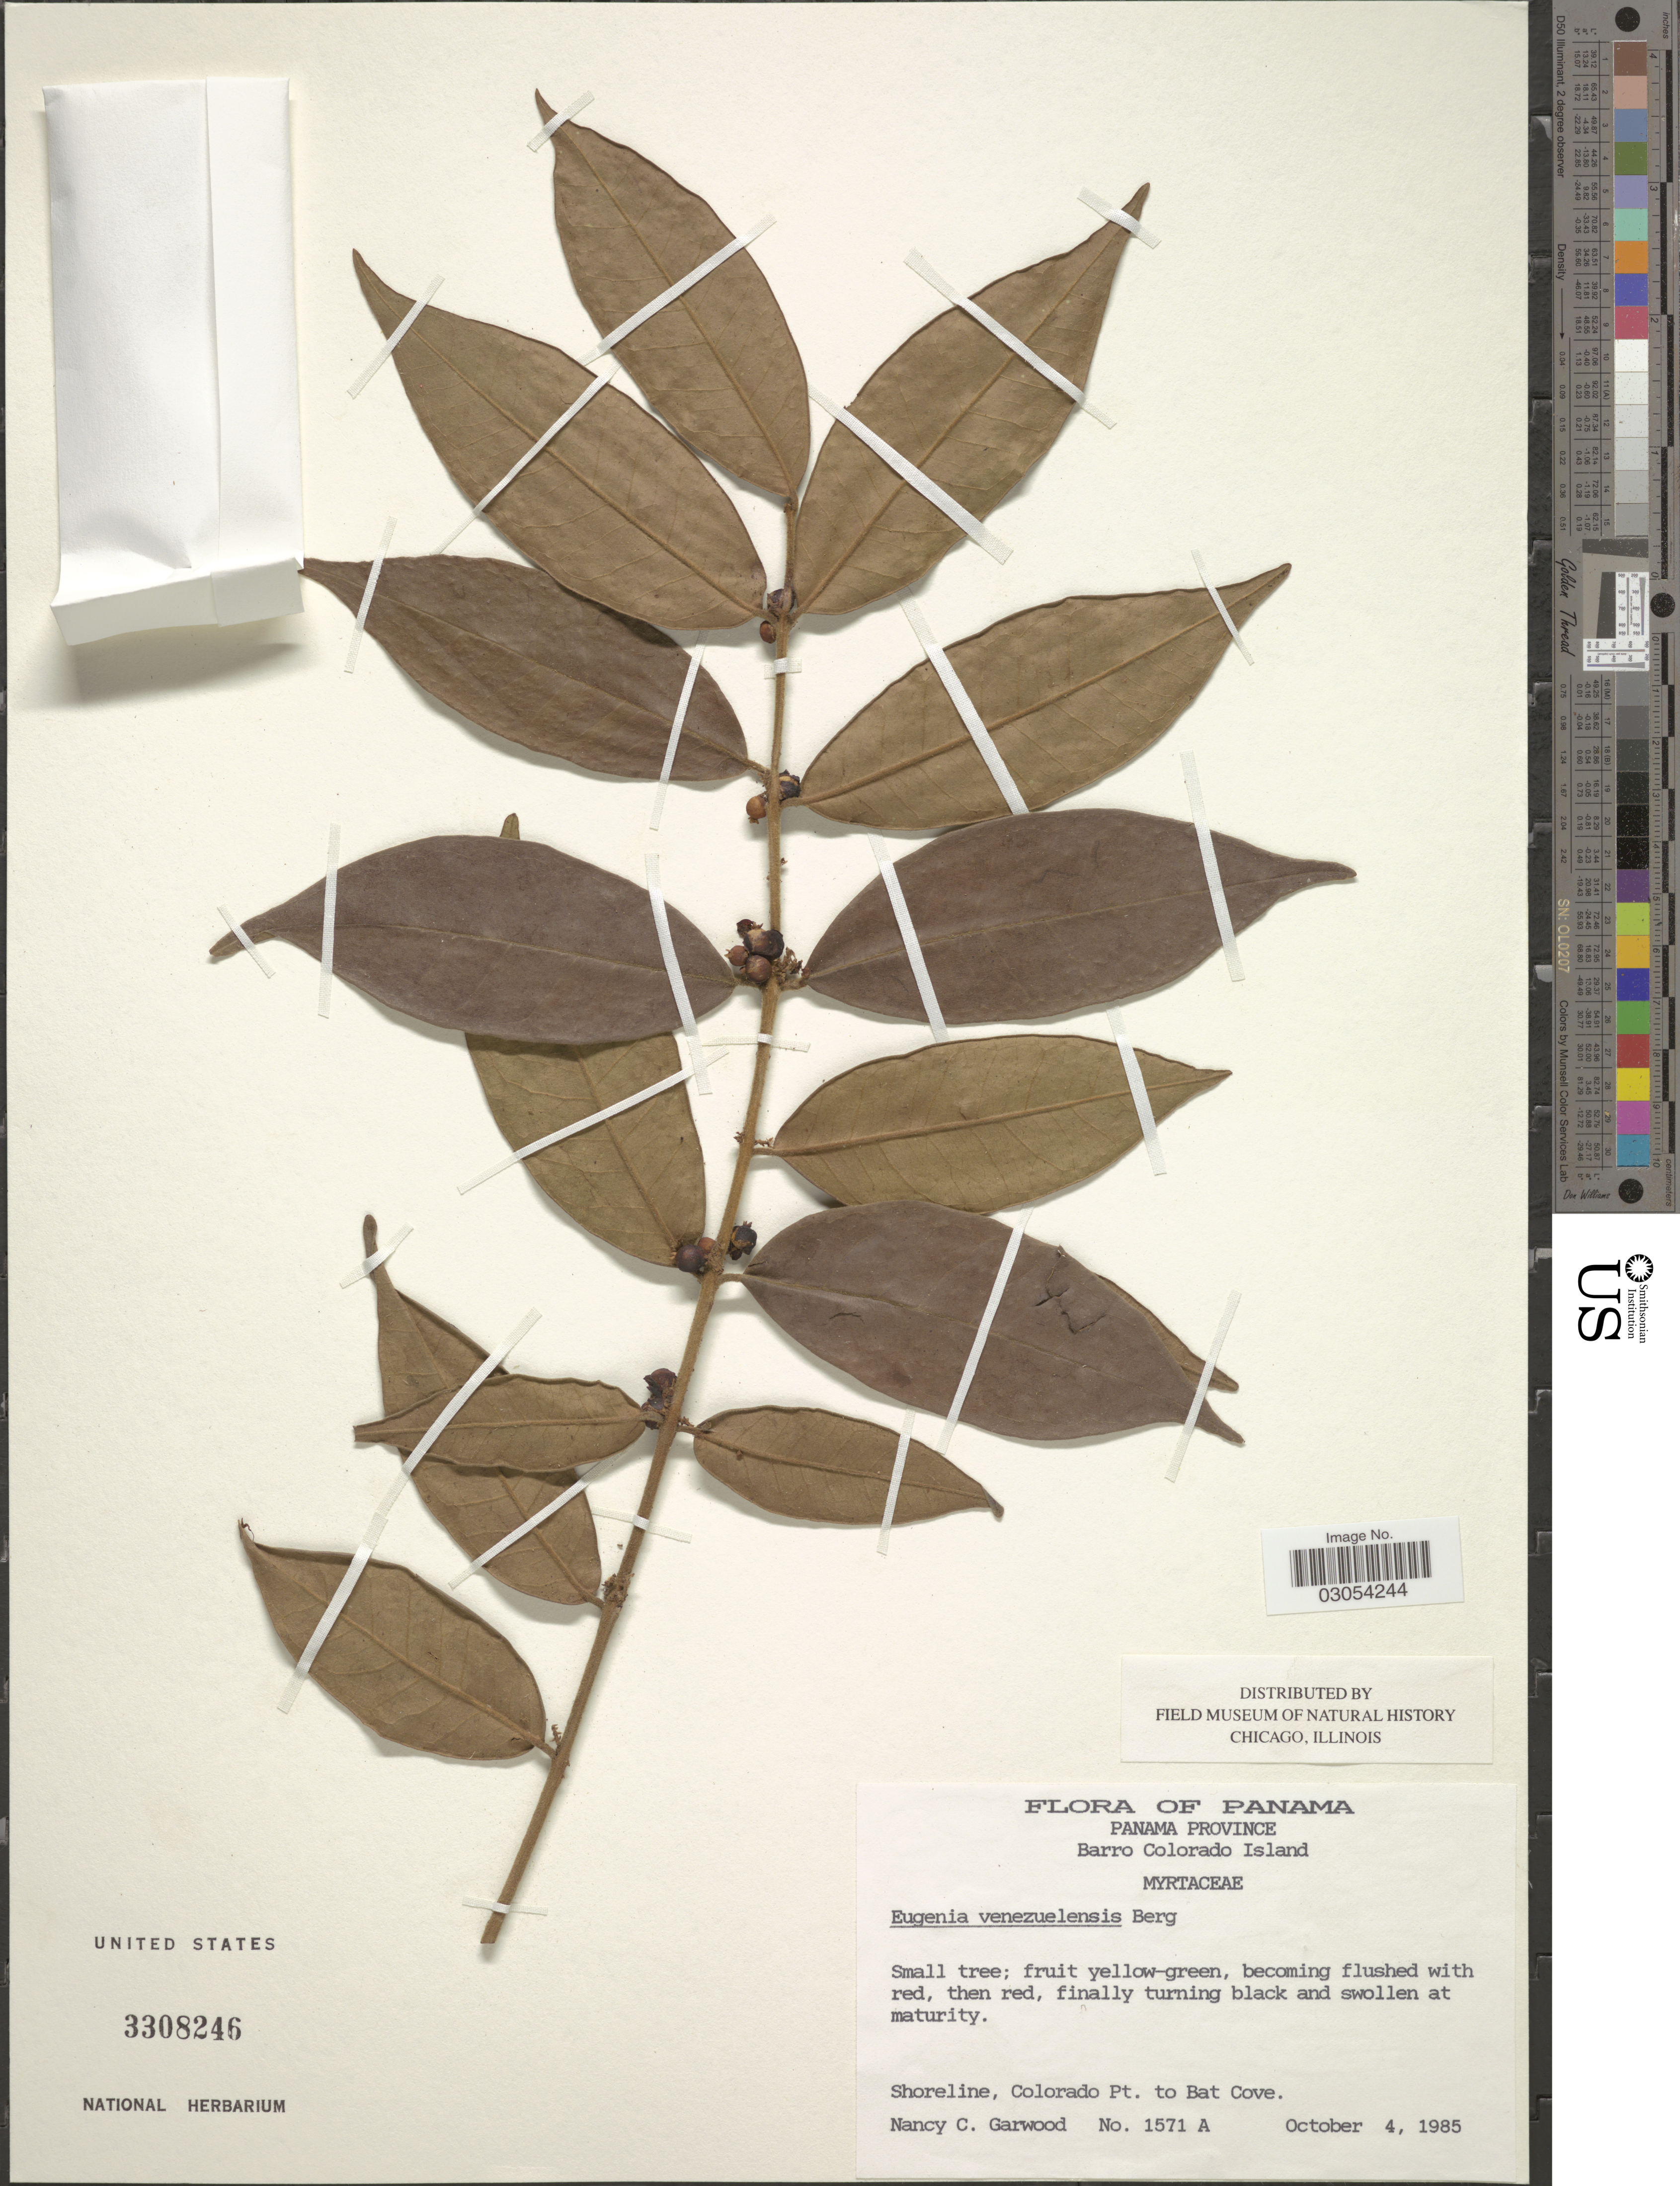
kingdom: Plantae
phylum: Tracheophyta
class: Magnoliopsida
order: Myrtales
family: Myrtaceae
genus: Eugenia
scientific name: Eugenia venezuelensis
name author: O. Berg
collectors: N. C. Garwood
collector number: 1571A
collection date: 1985-10-04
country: Panama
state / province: Panamá Oeste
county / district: Canal Zone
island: Barro Colorado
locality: Panama Province. Barro Colorado Island. Shoreline, Colorado Pt. to Bat Cove.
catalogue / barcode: US 3308246